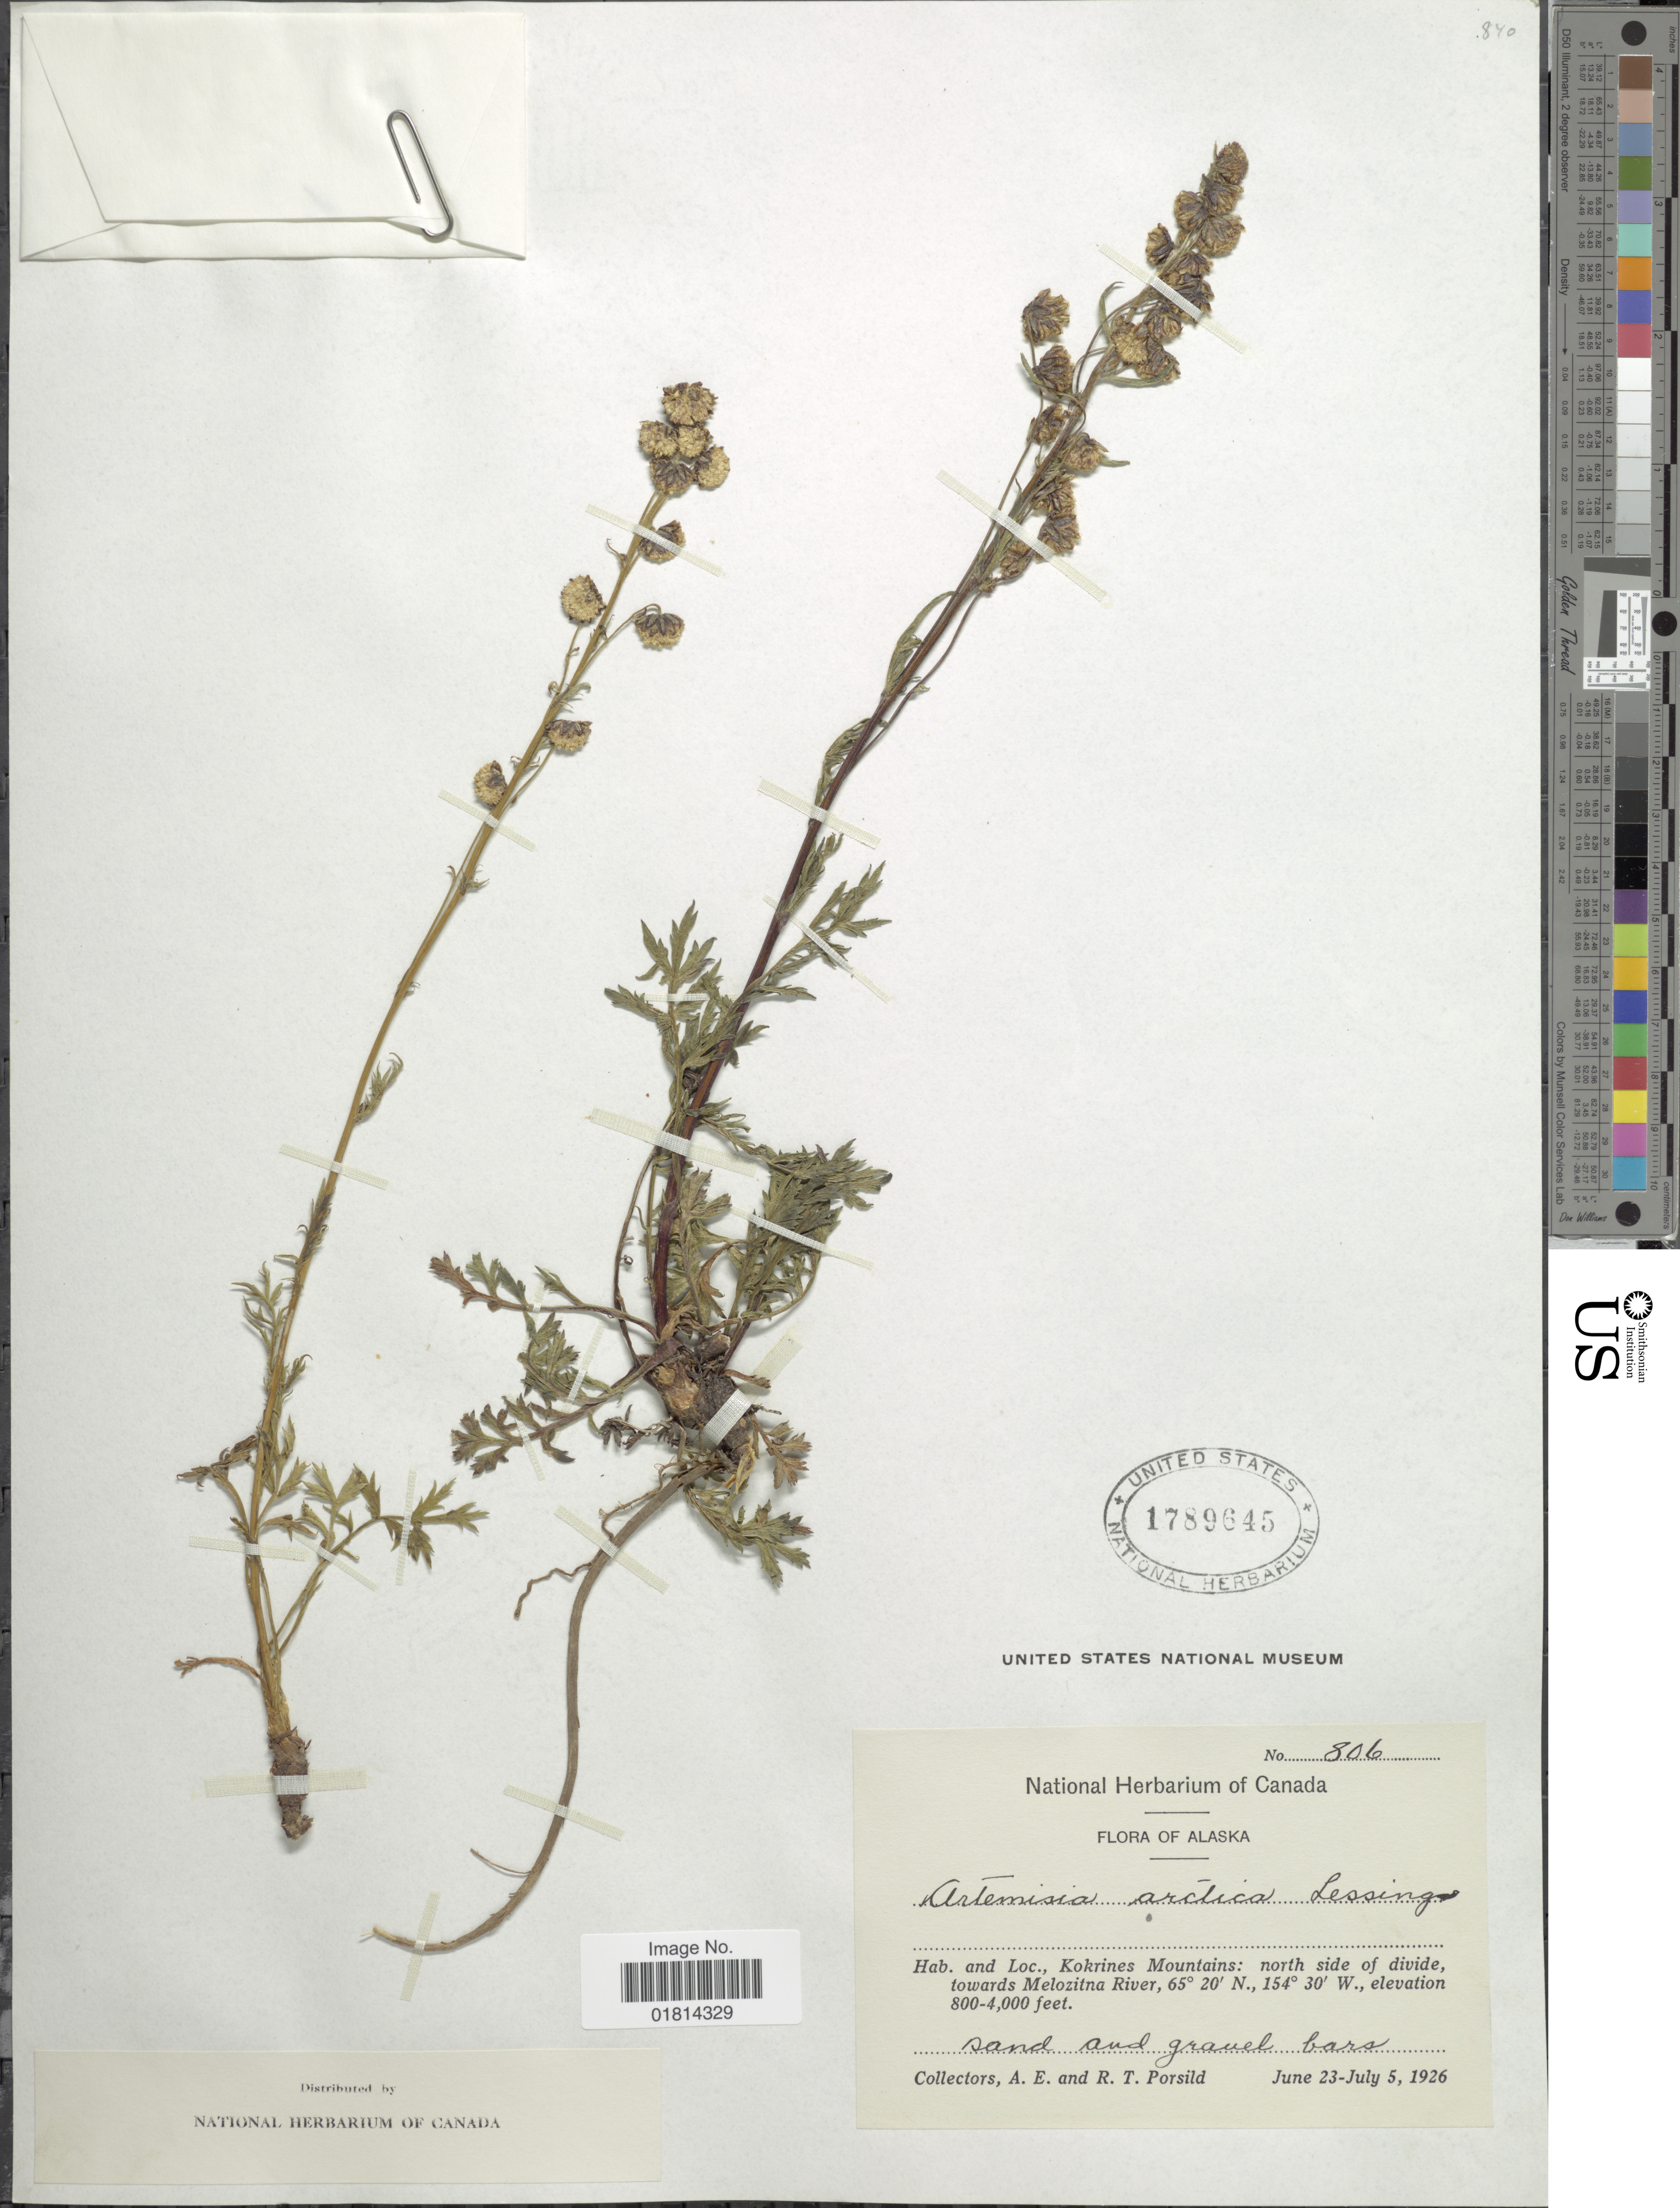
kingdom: Plantae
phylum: Tracheophyta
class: Magnoliopsida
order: Asterales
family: Asteraceae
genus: Artemisia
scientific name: Artemisia arctica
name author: Less.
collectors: A. E. Porsild & R. T. Porsild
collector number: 806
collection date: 1926-06-23/1926-07-05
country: United States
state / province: Alaska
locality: Kokrines Mountains: north side of divide, towards Melozitna River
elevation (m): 244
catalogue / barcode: US 1789645